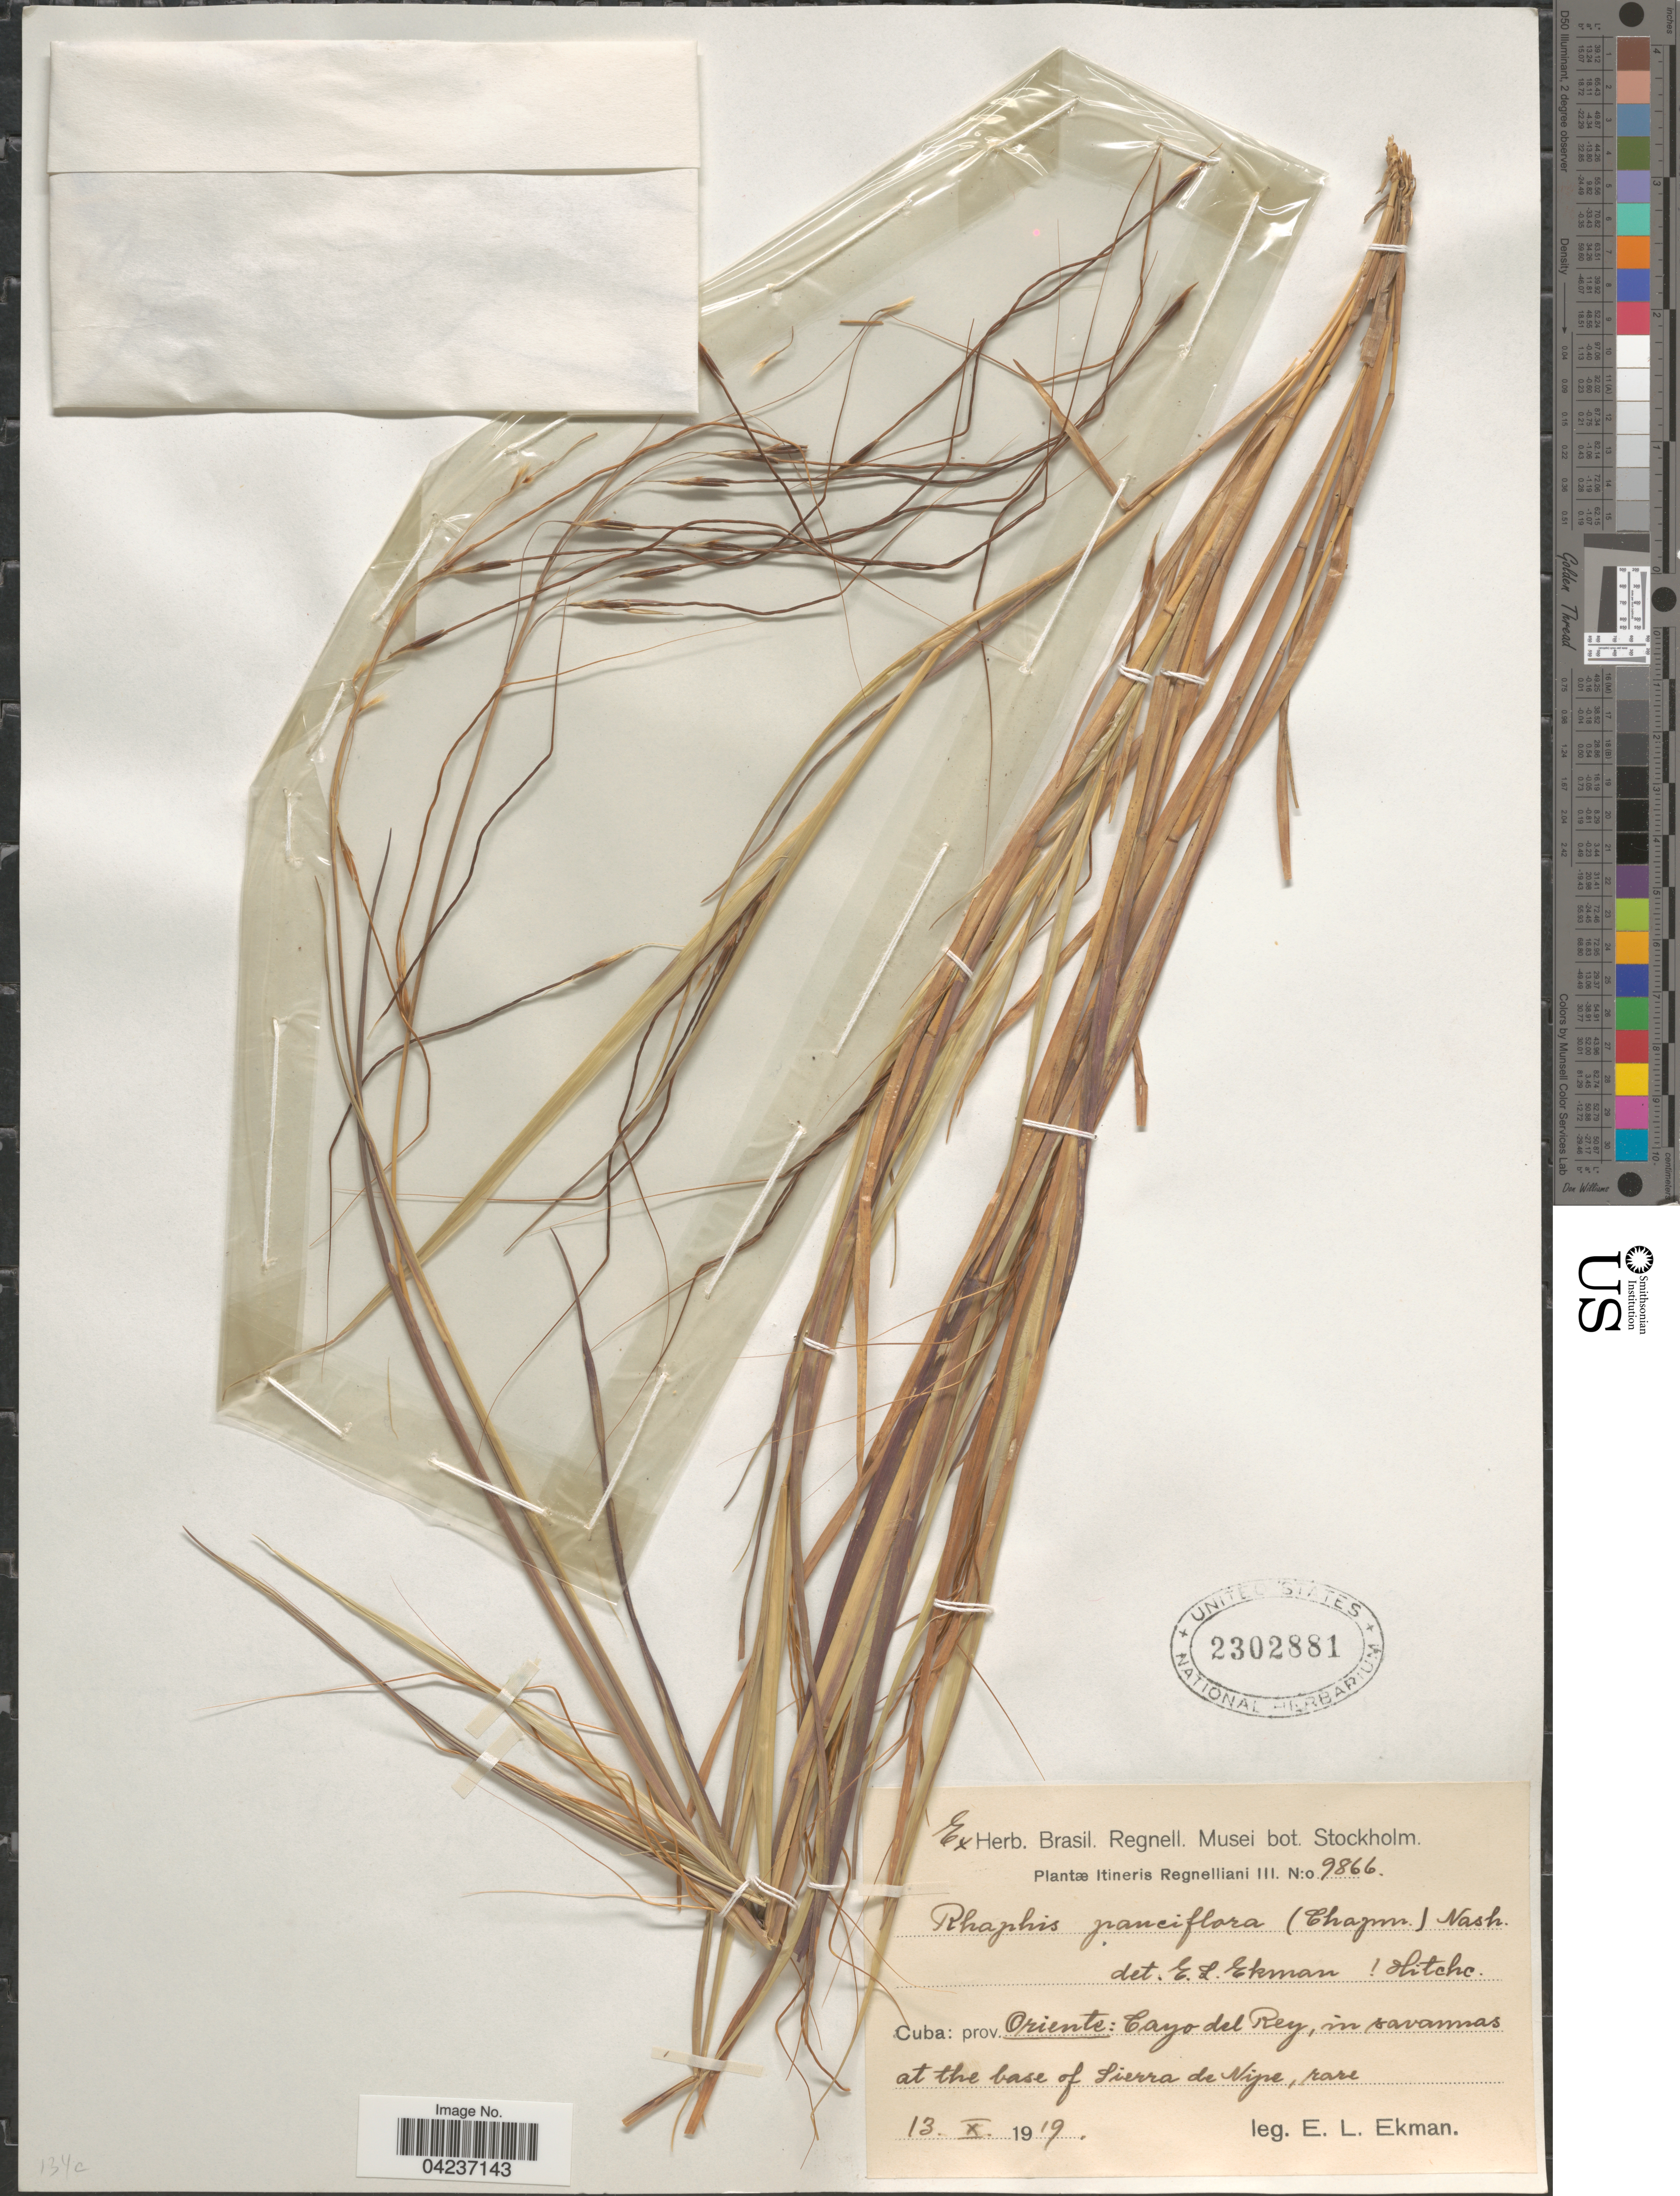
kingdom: Plantae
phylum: Tracheophyta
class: Liliopsida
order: Poales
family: Poaceae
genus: Chrysopogon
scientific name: Chrysopogon pauciflorus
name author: (Chapm.) Benth. ex Vasey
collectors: E. L. Ekman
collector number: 9866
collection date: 1919-10-13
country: Cuba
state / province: Oriente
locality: Itineris Regnelliani III. Cayo del Rey, in savannas at the base of Sierra de Nipe, rare.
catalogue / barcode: US 2302881